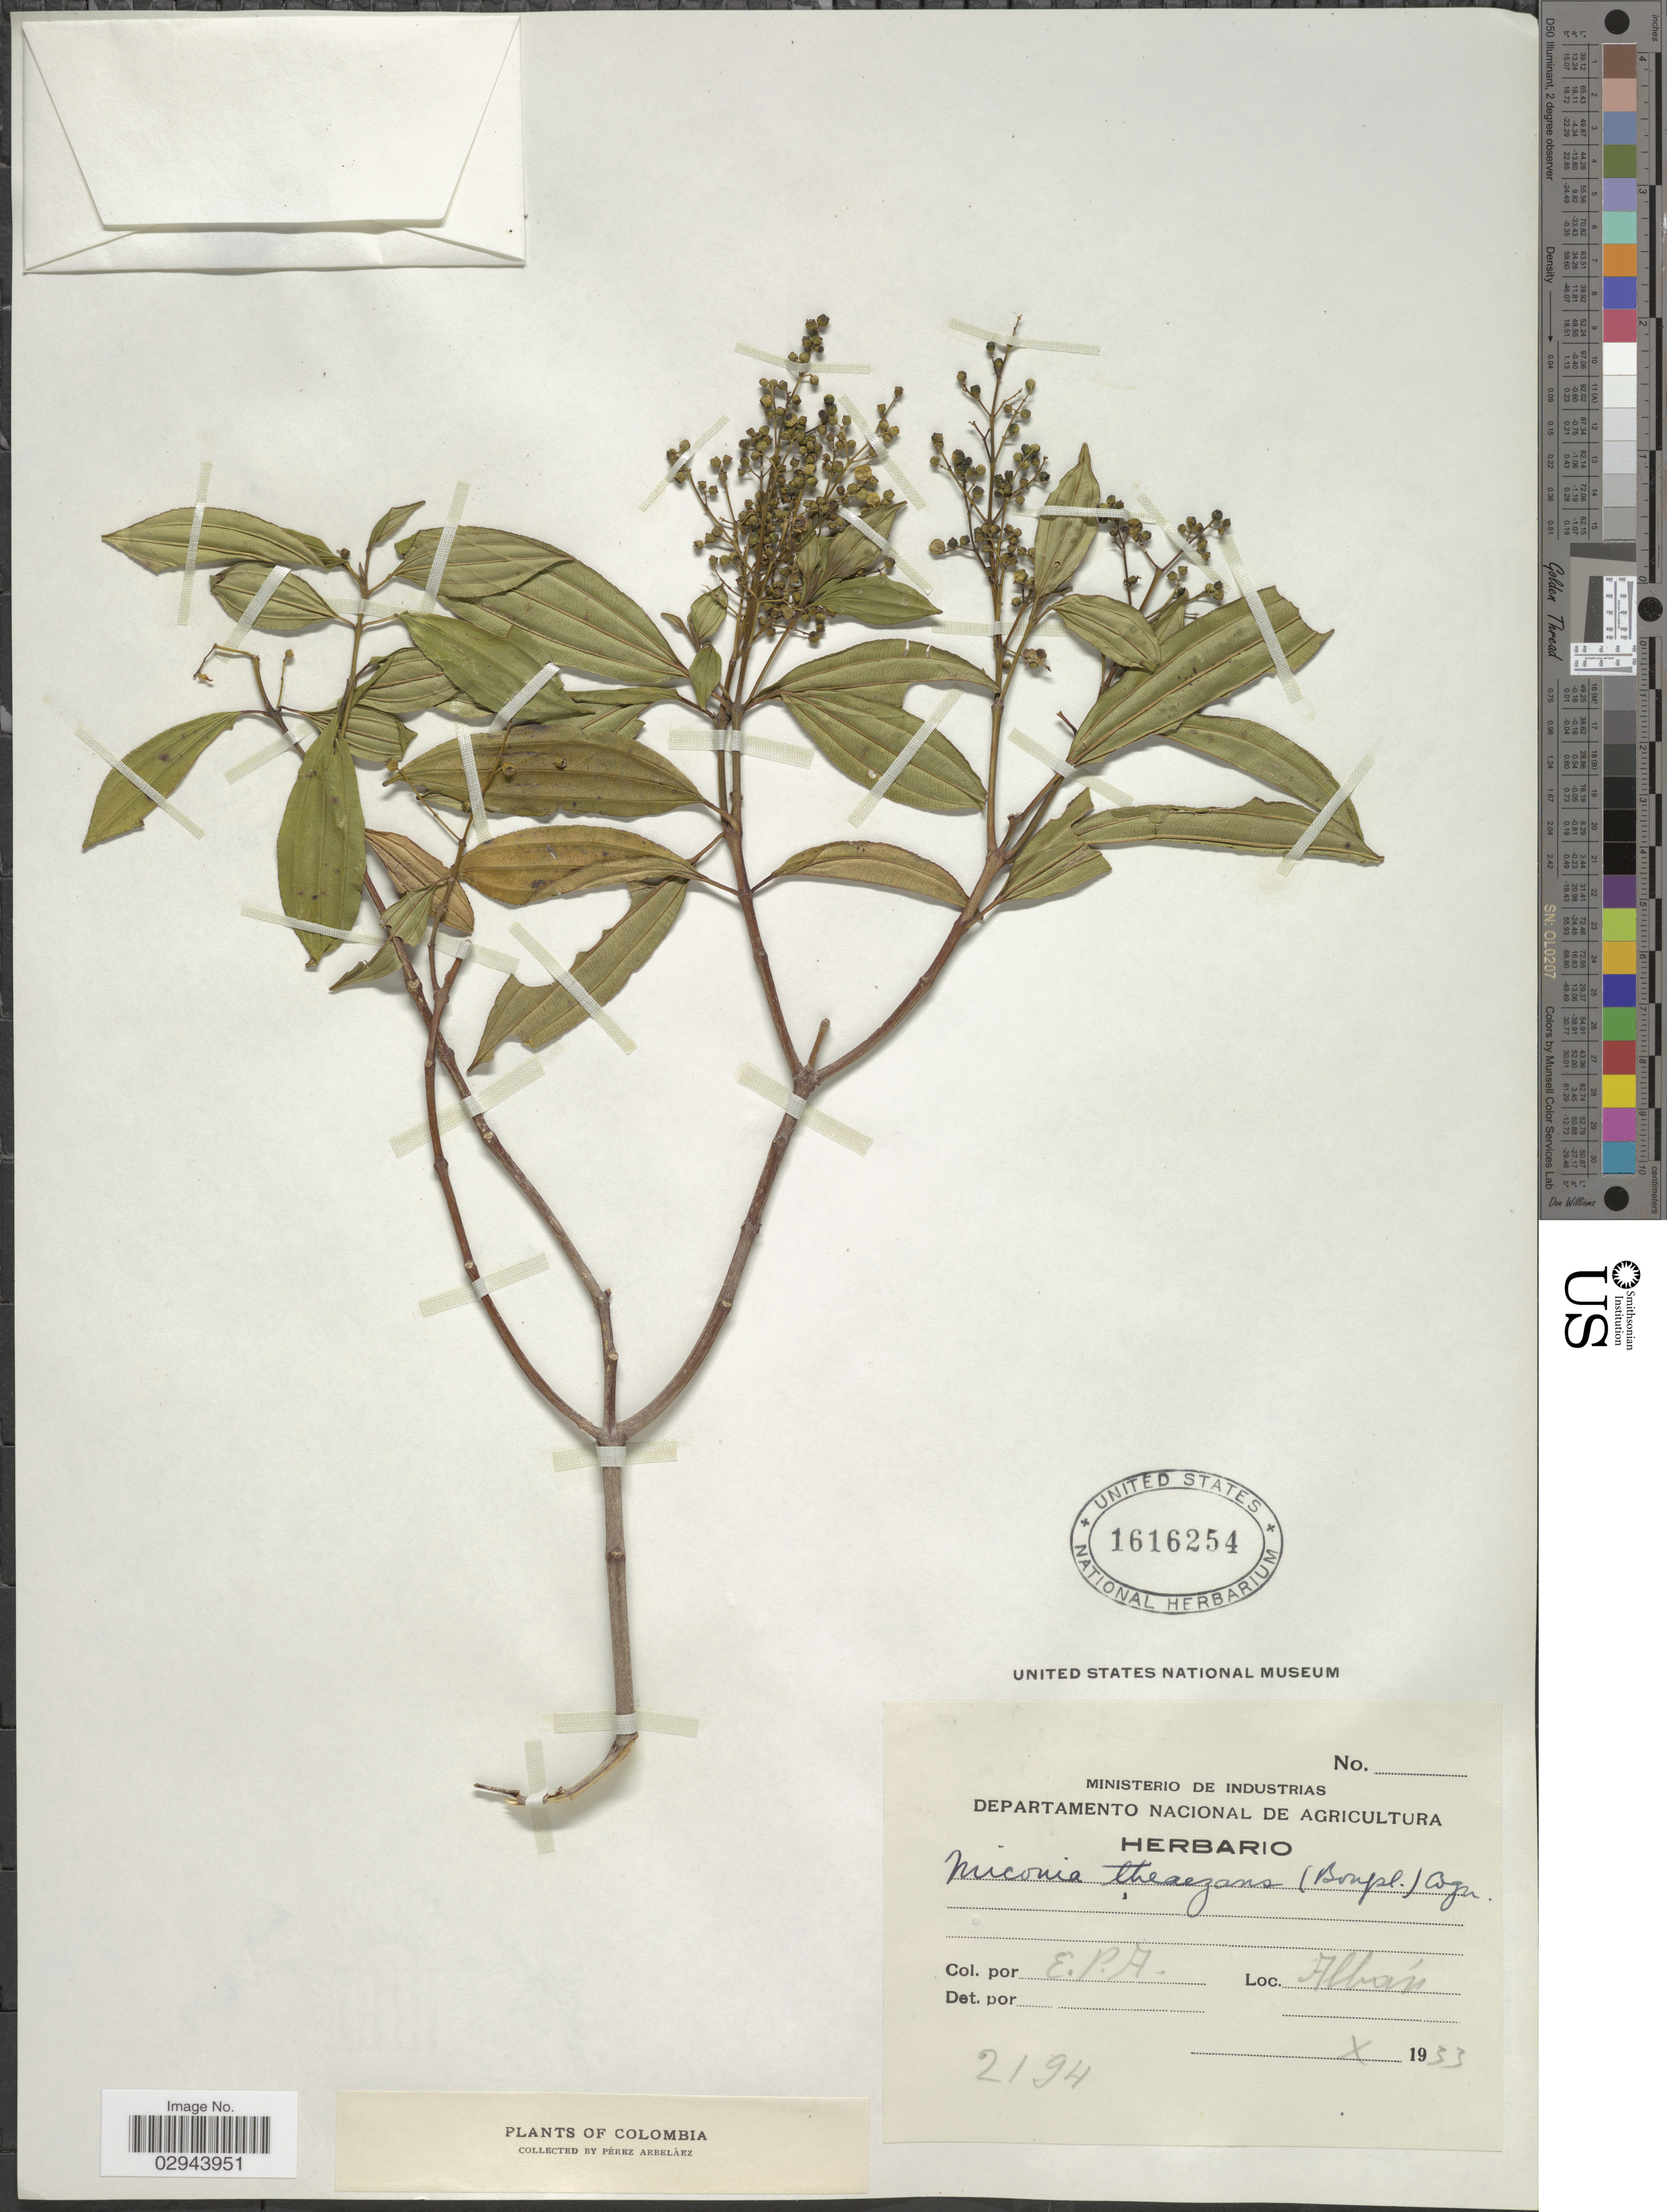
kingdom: Plantae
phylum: Tracheophyta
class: Magnoliopsida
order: Myrtales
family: Melastomataceae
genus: Miconia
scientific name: Miconia theizans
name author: (Bonpl.) Cogn.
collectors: E. Pérez Arbeláez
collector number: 2194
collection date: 1933-10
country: Colombia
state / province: Cundinamarca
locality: Albán.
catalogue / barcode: US 1616254